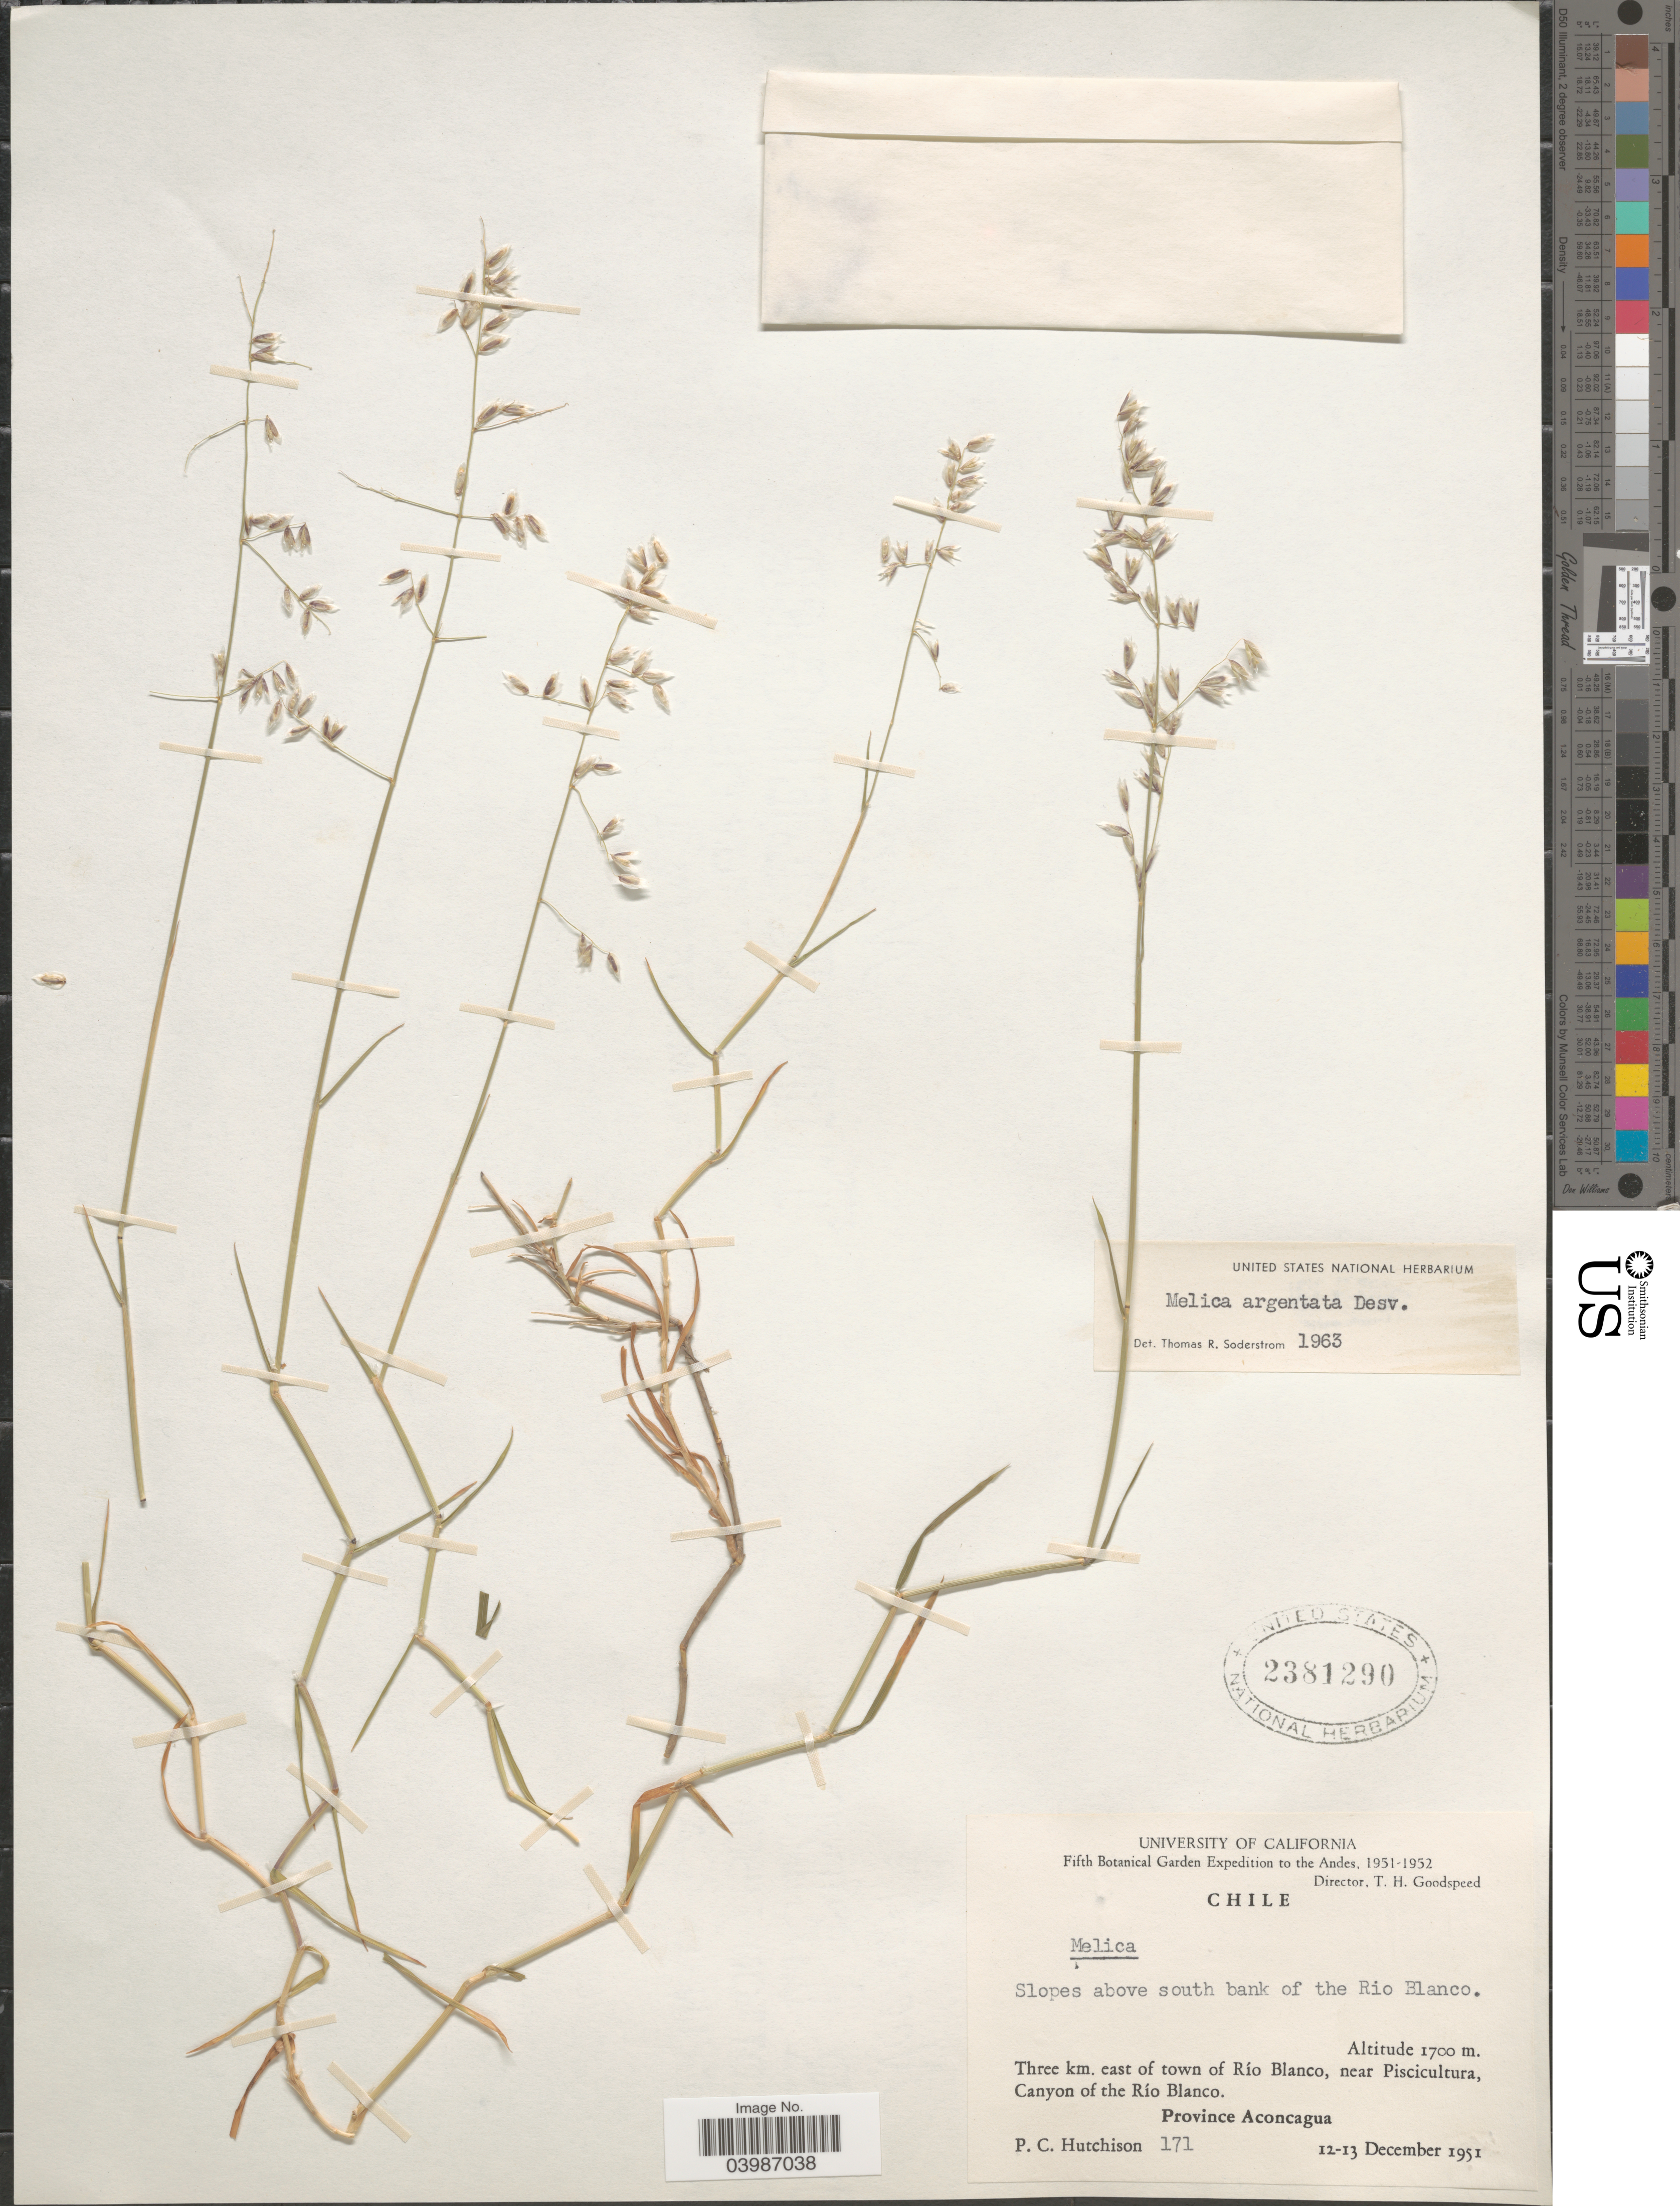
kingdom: Plantae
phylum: Tracheophyta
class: Liliopsida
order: Poales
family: Poaceae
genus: Melica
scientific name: Melica argentata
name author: É. Desv.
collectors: P. C. Hutchison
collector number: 171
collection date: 1951-12-12/1951-12-13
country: Chile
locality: The Andes. Slopes above south bank of the Rio Blanco. Three km. east of town of Río Blanco, near Piscicultura, Canyon of the Río Blanco. Province Aconcagua.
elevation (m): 1700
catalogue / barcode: US 2381290